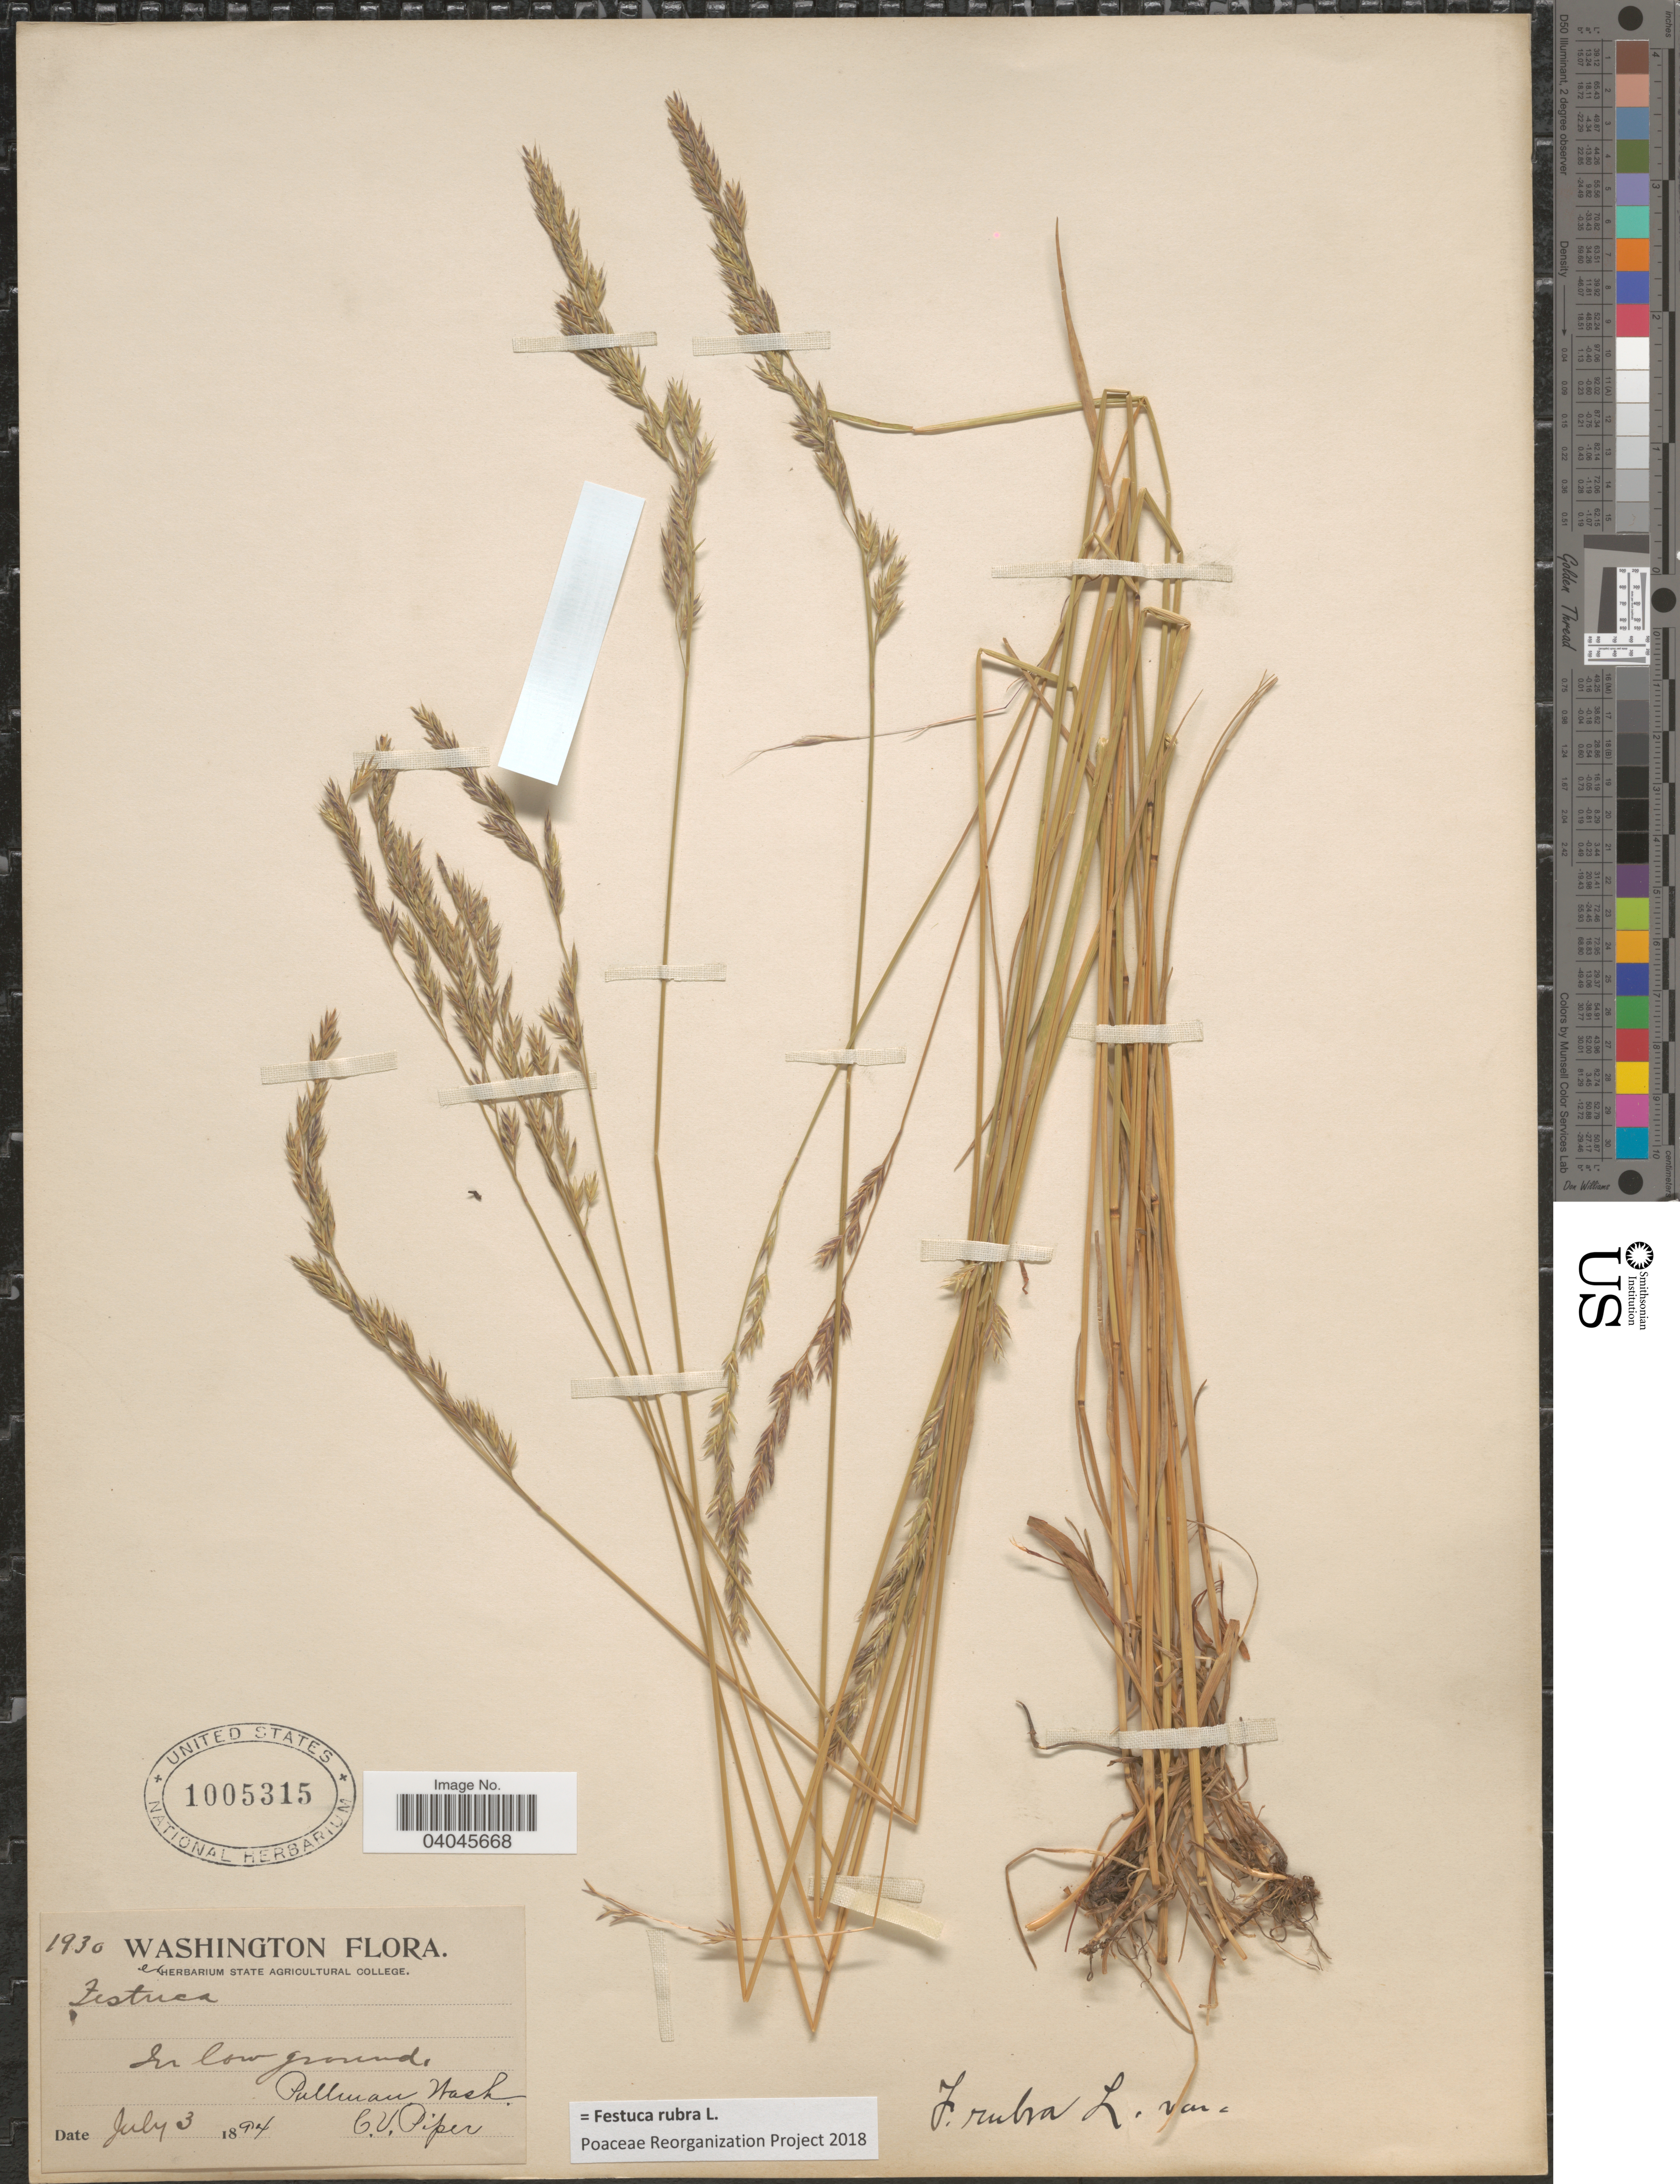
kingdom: Plantae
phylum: Tracheophyta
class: Liliopsida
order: Poales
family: Poaceae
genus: Festuca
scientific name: Festuca rubra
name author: L.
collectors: C. V. Piper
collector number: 1930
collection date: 1894-07-03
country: United States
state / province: Washington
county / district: Whitman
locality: Pullman.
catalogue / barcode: US 1005315